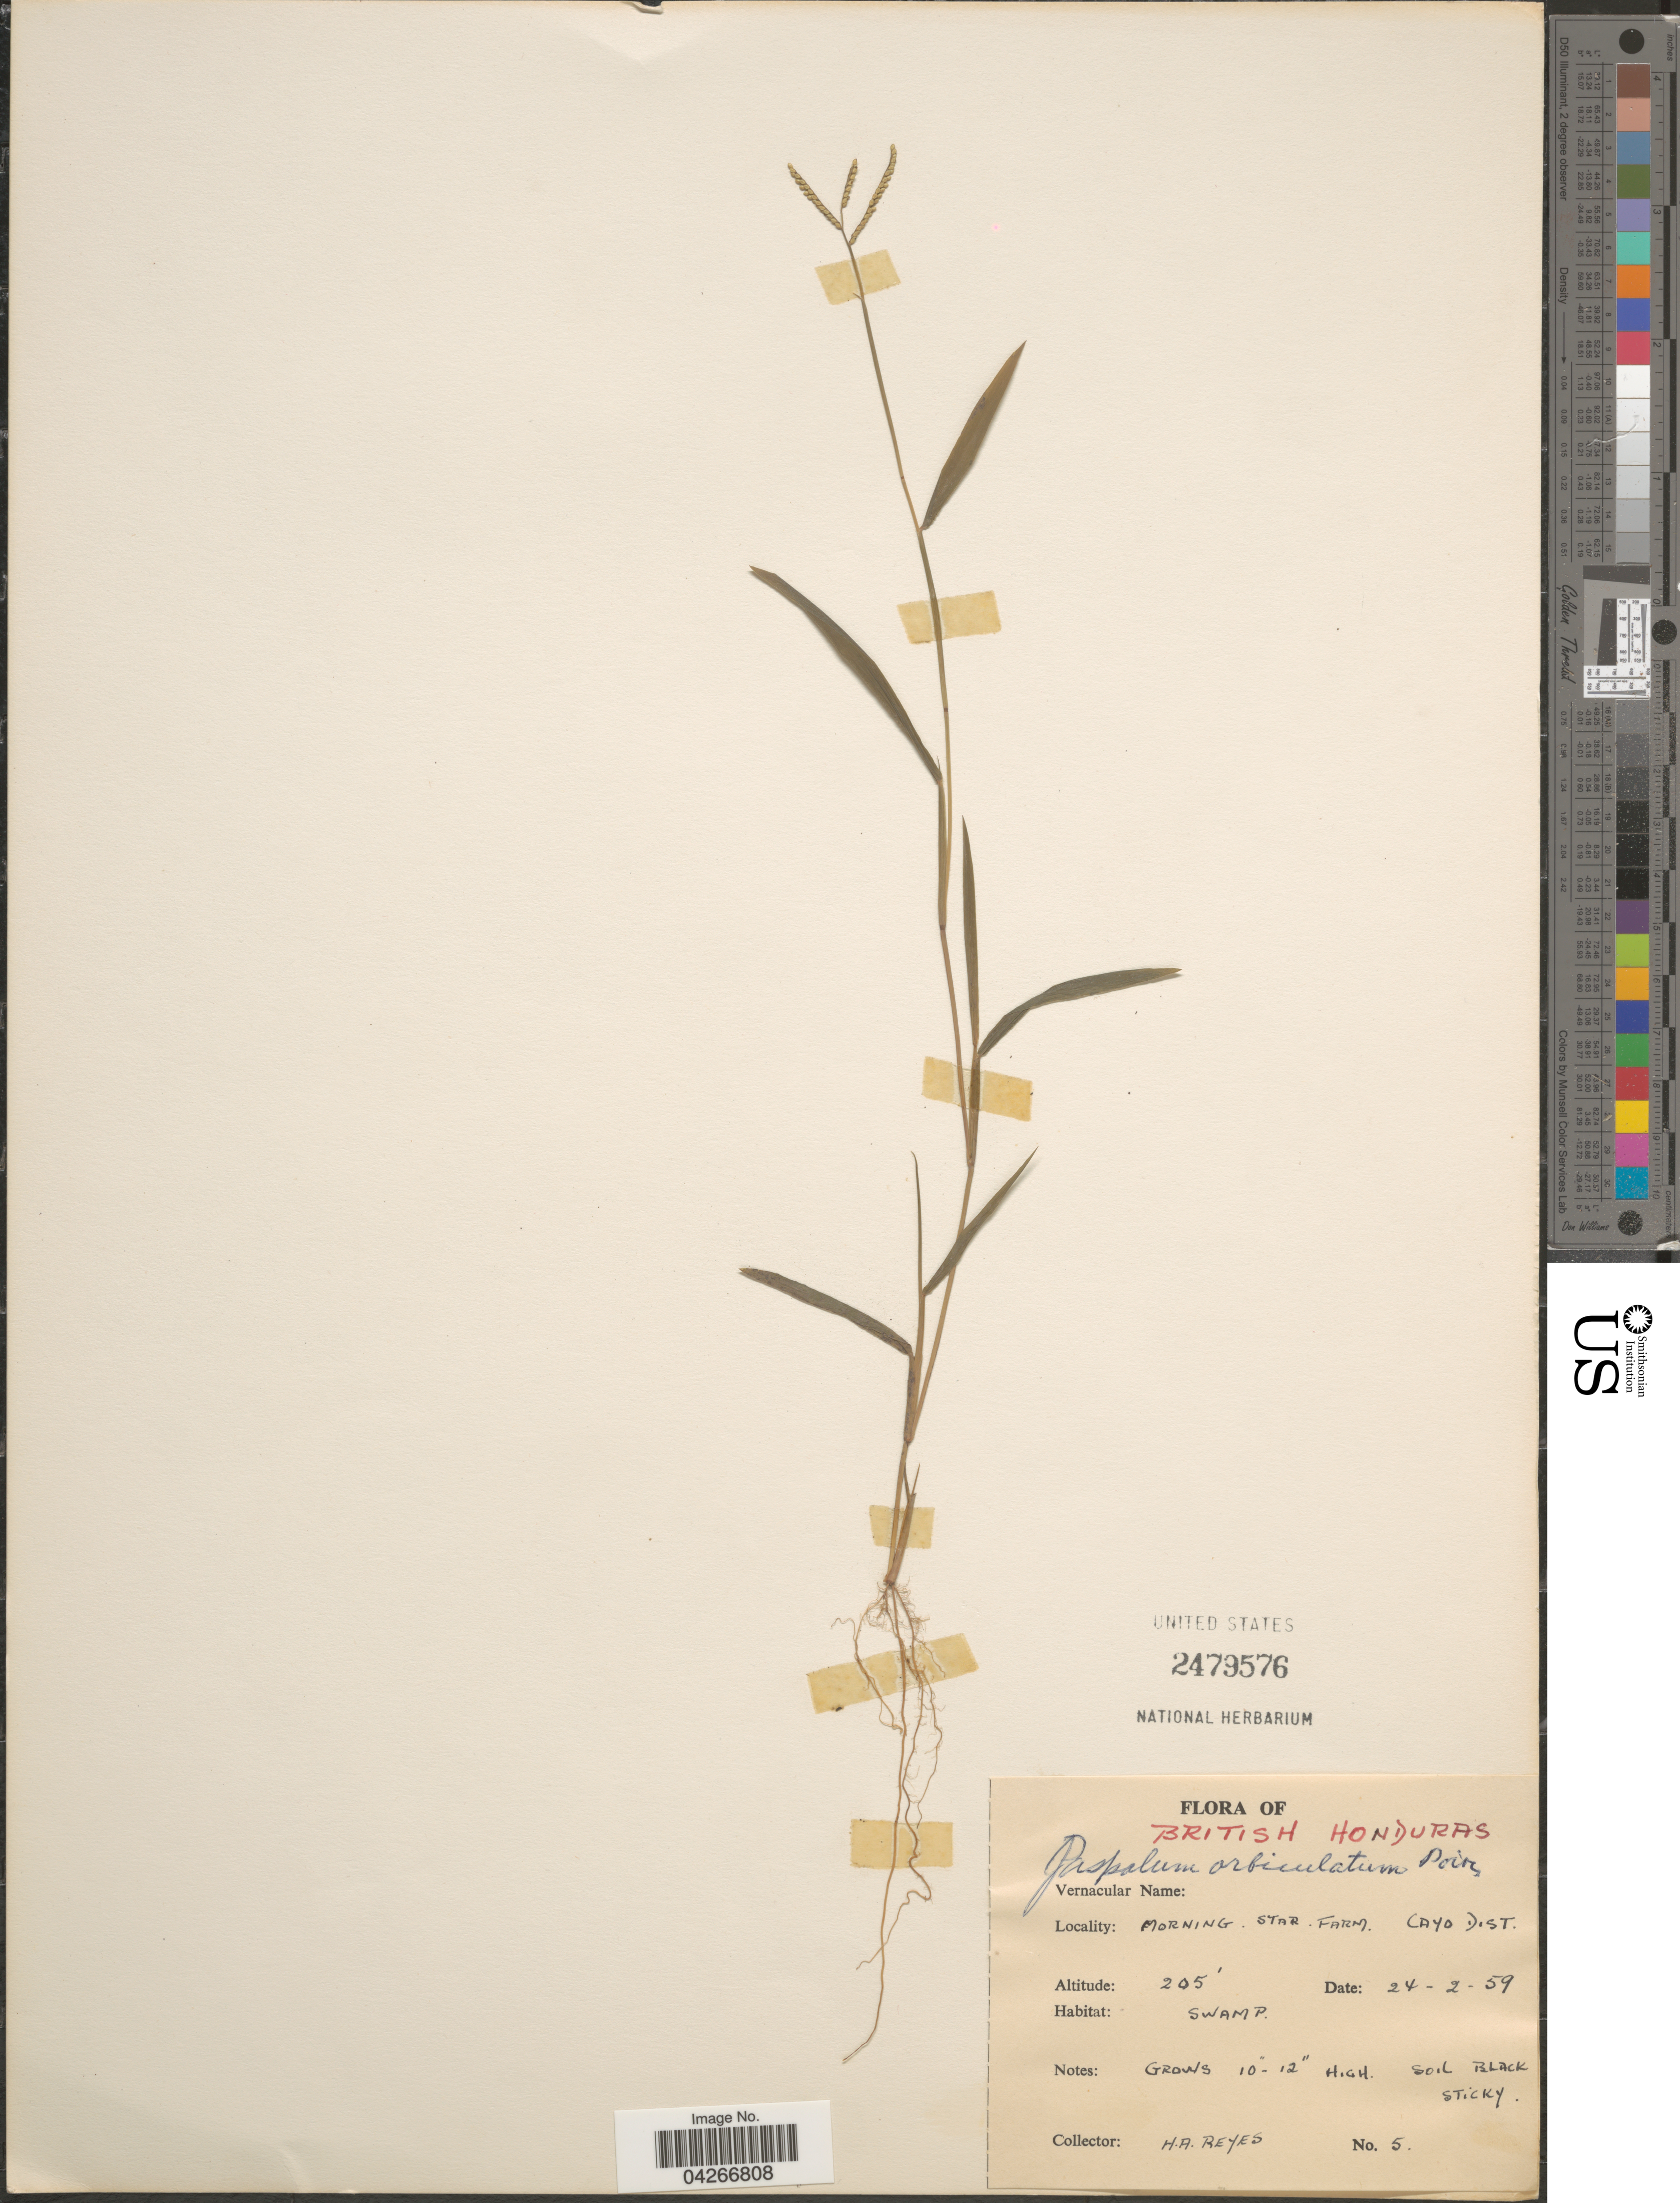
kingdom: Plantae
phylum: Tracheophyta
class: Liliopsida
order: Poales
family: Poaceae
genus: Paspalum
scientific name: Paspalum orbiculatum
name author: Poir. in Lam.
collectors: H. Reyes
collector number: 5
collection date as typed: Transcribed d/m/y: 24/2/59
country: Belize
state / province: Cayo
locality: British Honduras. Morning Star Farm. Cayo Dist.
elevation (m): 62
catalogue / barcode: US 2479576